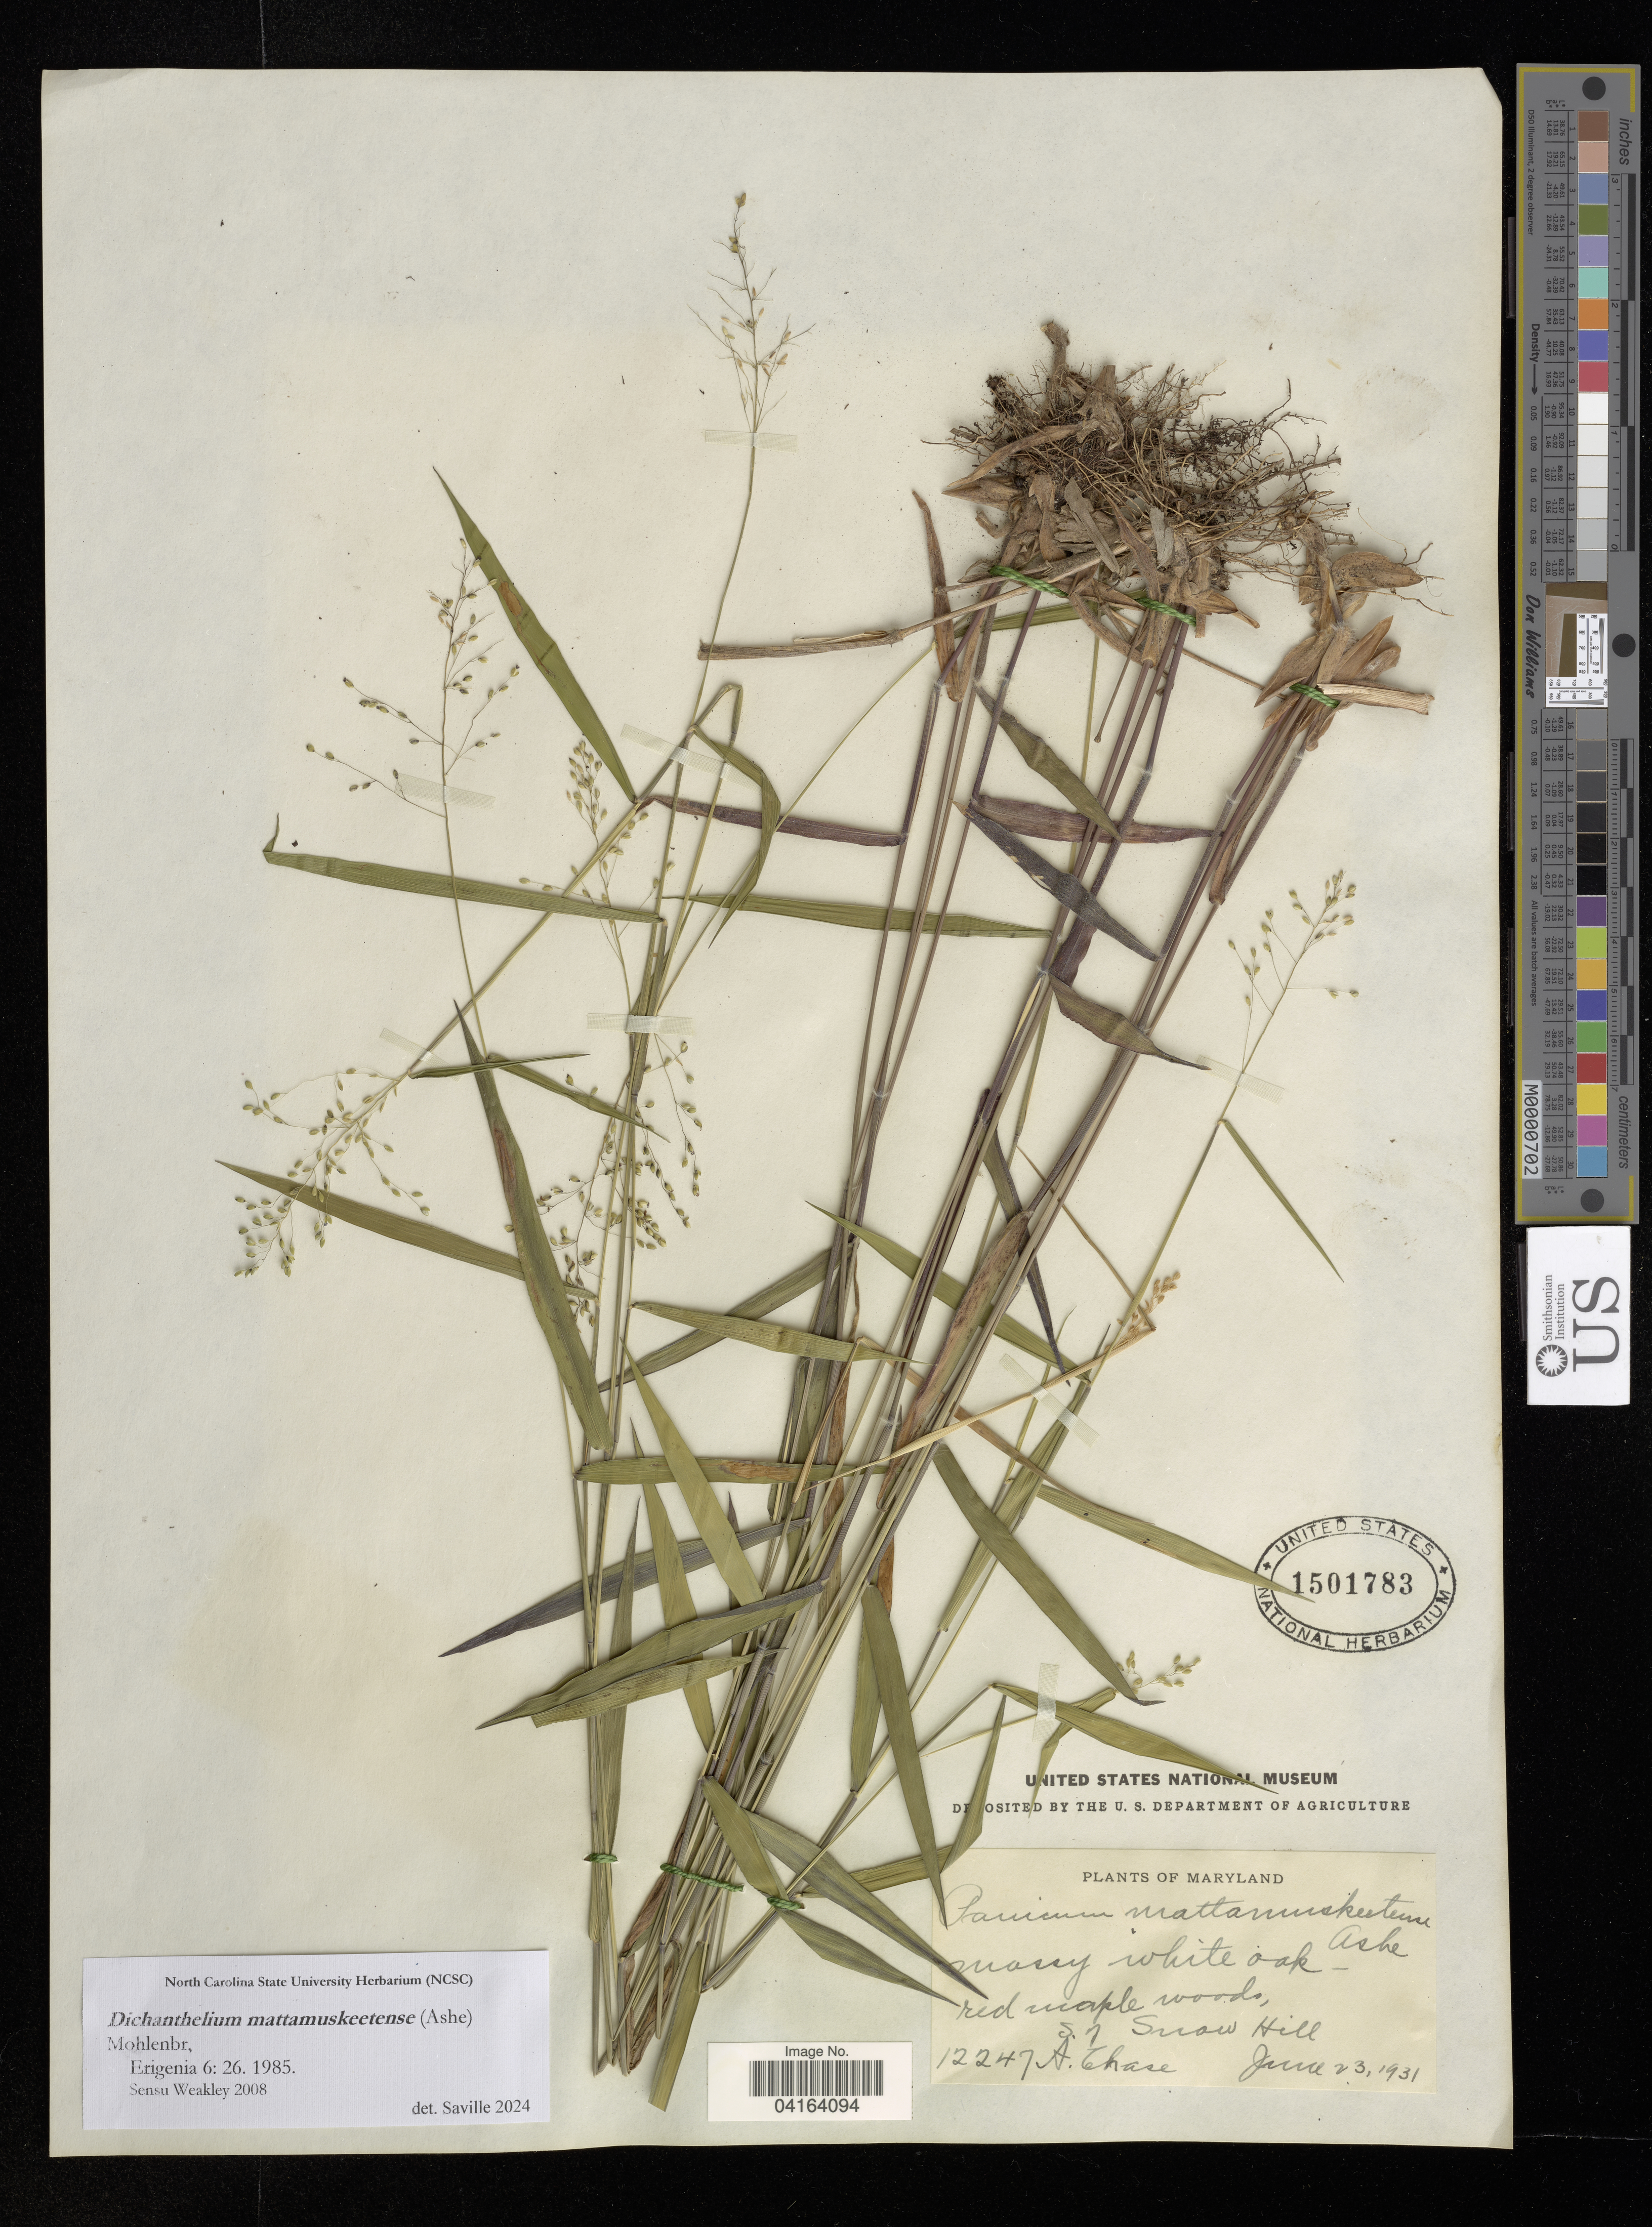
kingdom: Plantae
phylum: Tracheophyta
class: Liliopsida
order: Poales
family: Poaceae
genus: Dichanthelium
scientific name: Dichanthelium mattamuskeetense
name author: (Ashe) Mohlenbr.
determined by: Saville, A. C., (NCSC), North Carolina State University (UNITED STATES)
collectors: A. Chase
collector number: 12247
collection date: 1931-01-23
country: United States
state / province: Maryland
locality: Snow Hill.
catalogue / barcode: US 1501783